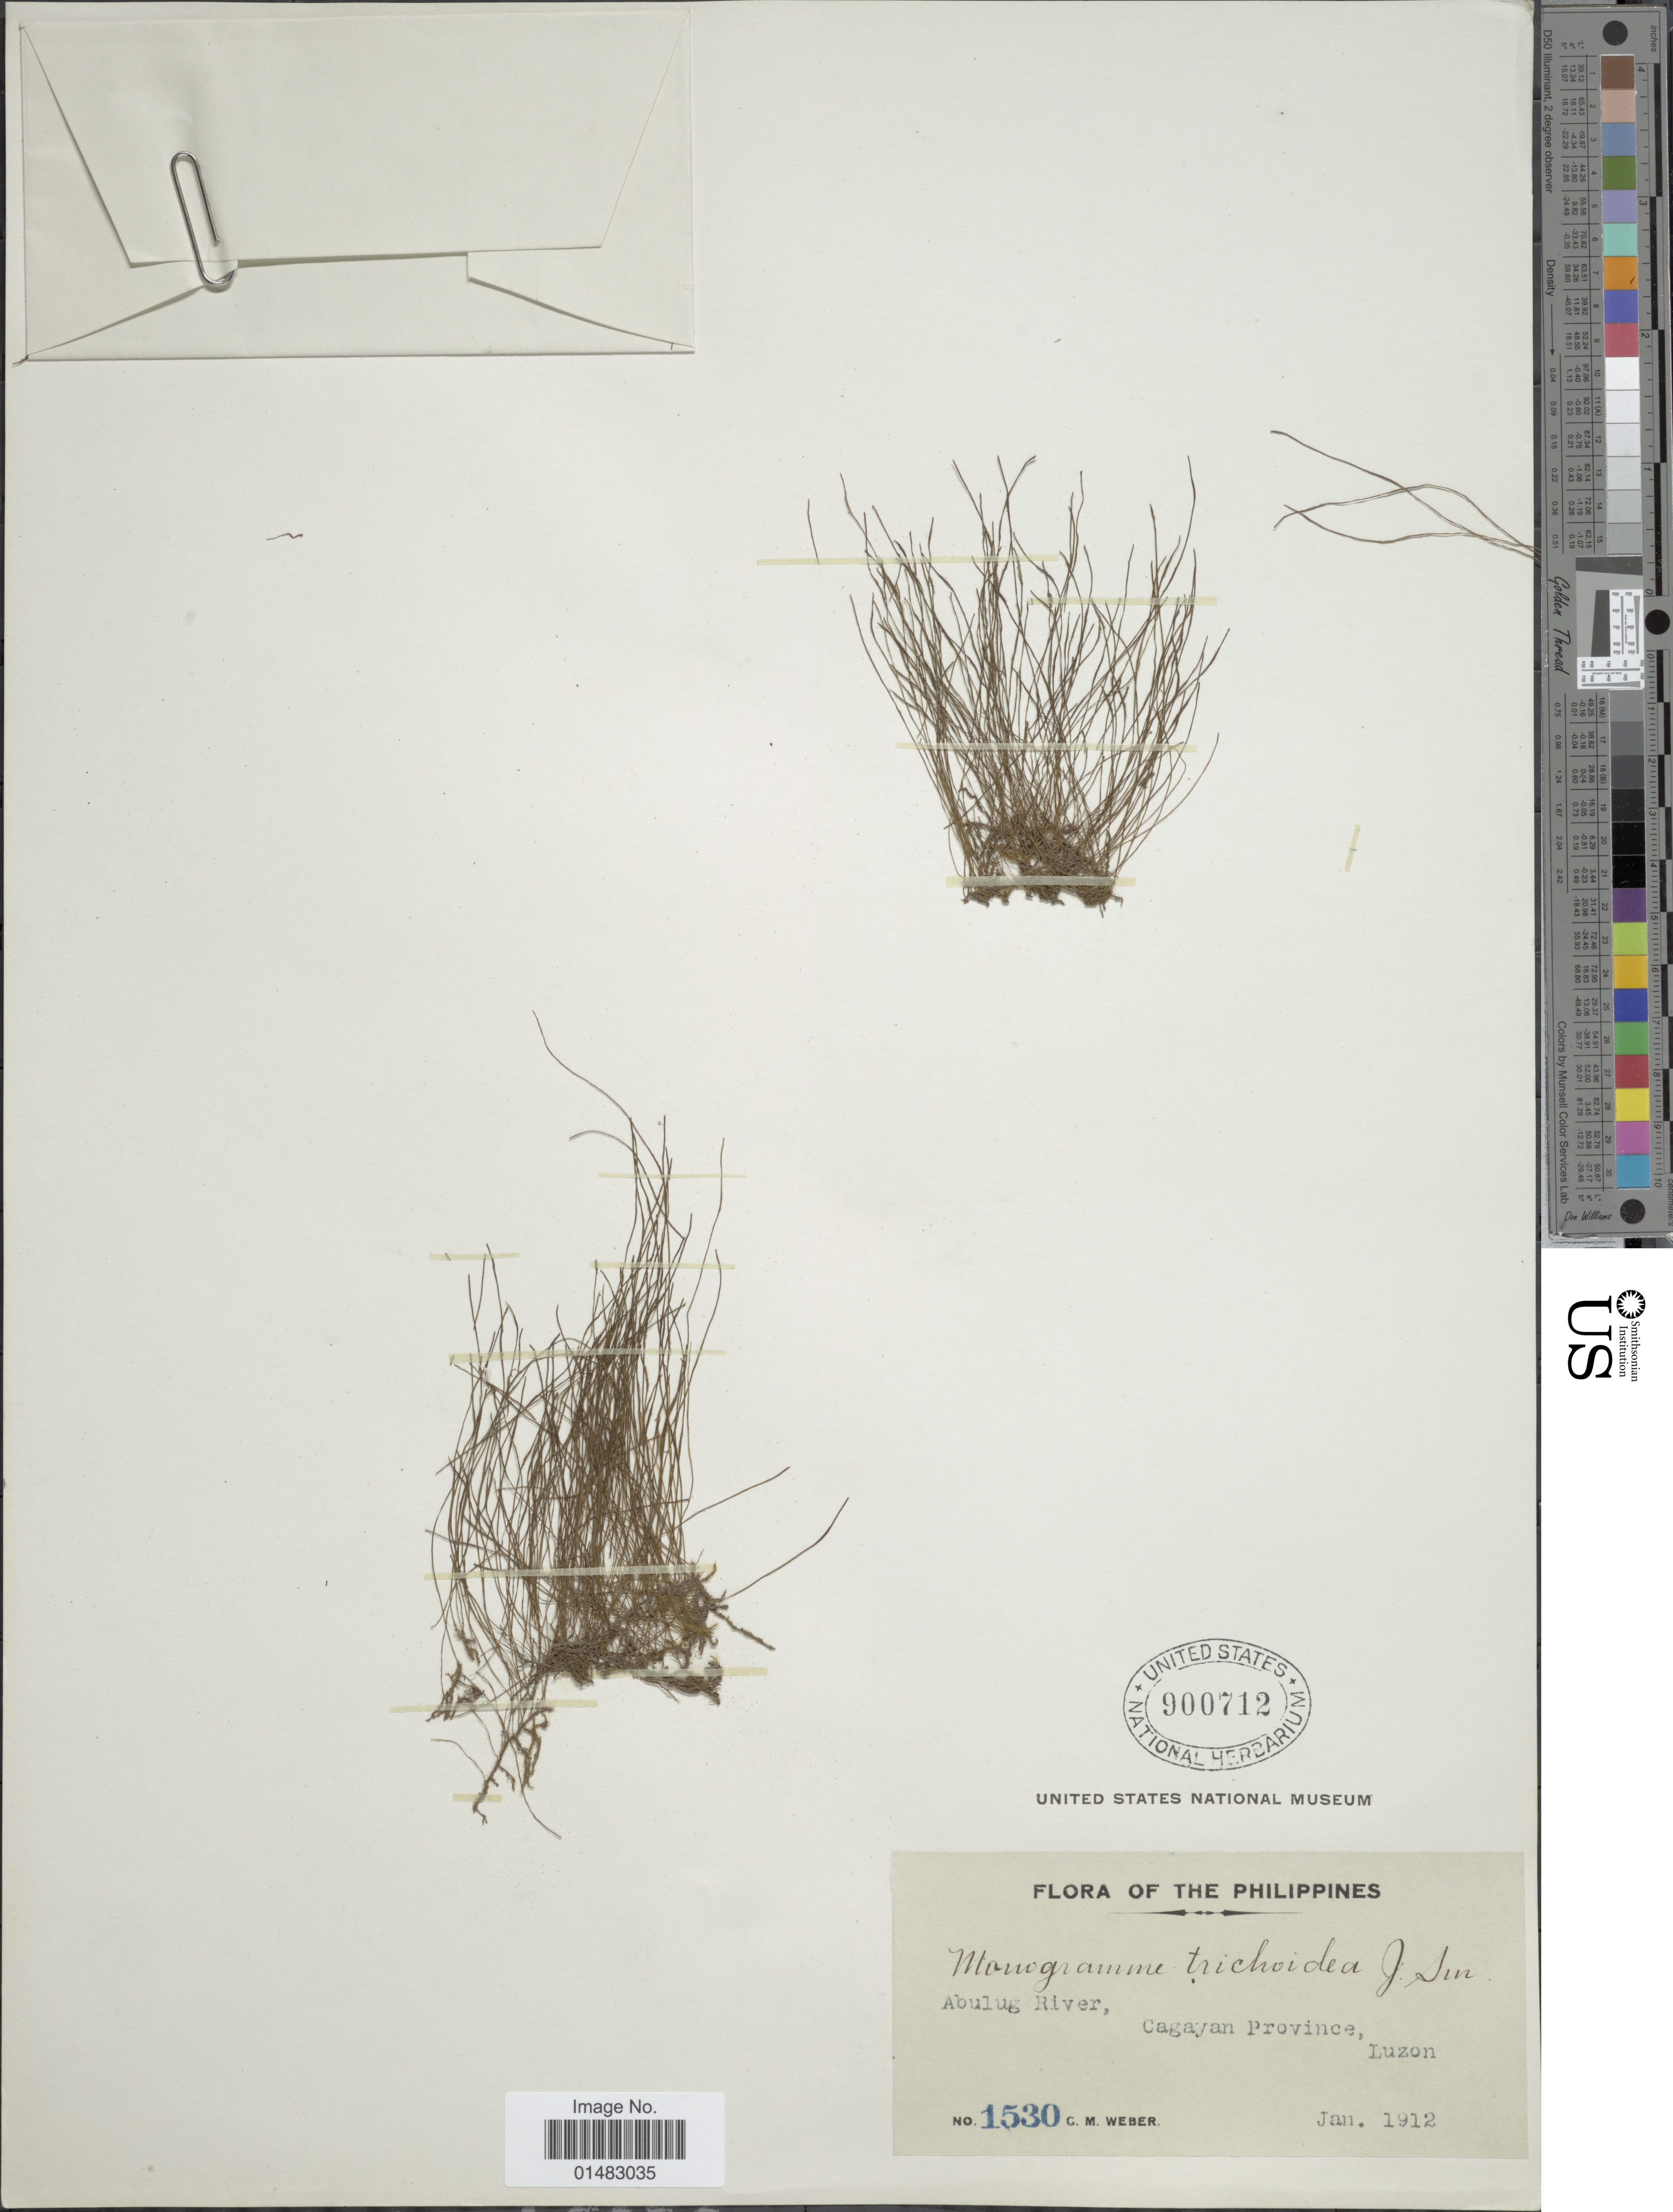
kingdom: Plantae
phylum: Tracheophyta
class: Polypodiopsida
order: Polypodiales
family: Pteridaceae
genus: Monogramma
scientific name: Monogramma trichoidea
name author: (Fée) Hook. & Baker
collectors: C. M. Weber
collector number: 1530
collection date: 1912-01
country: Philippines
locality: Abulug river, Cagayan Province, Luzon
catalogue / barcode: US 900712